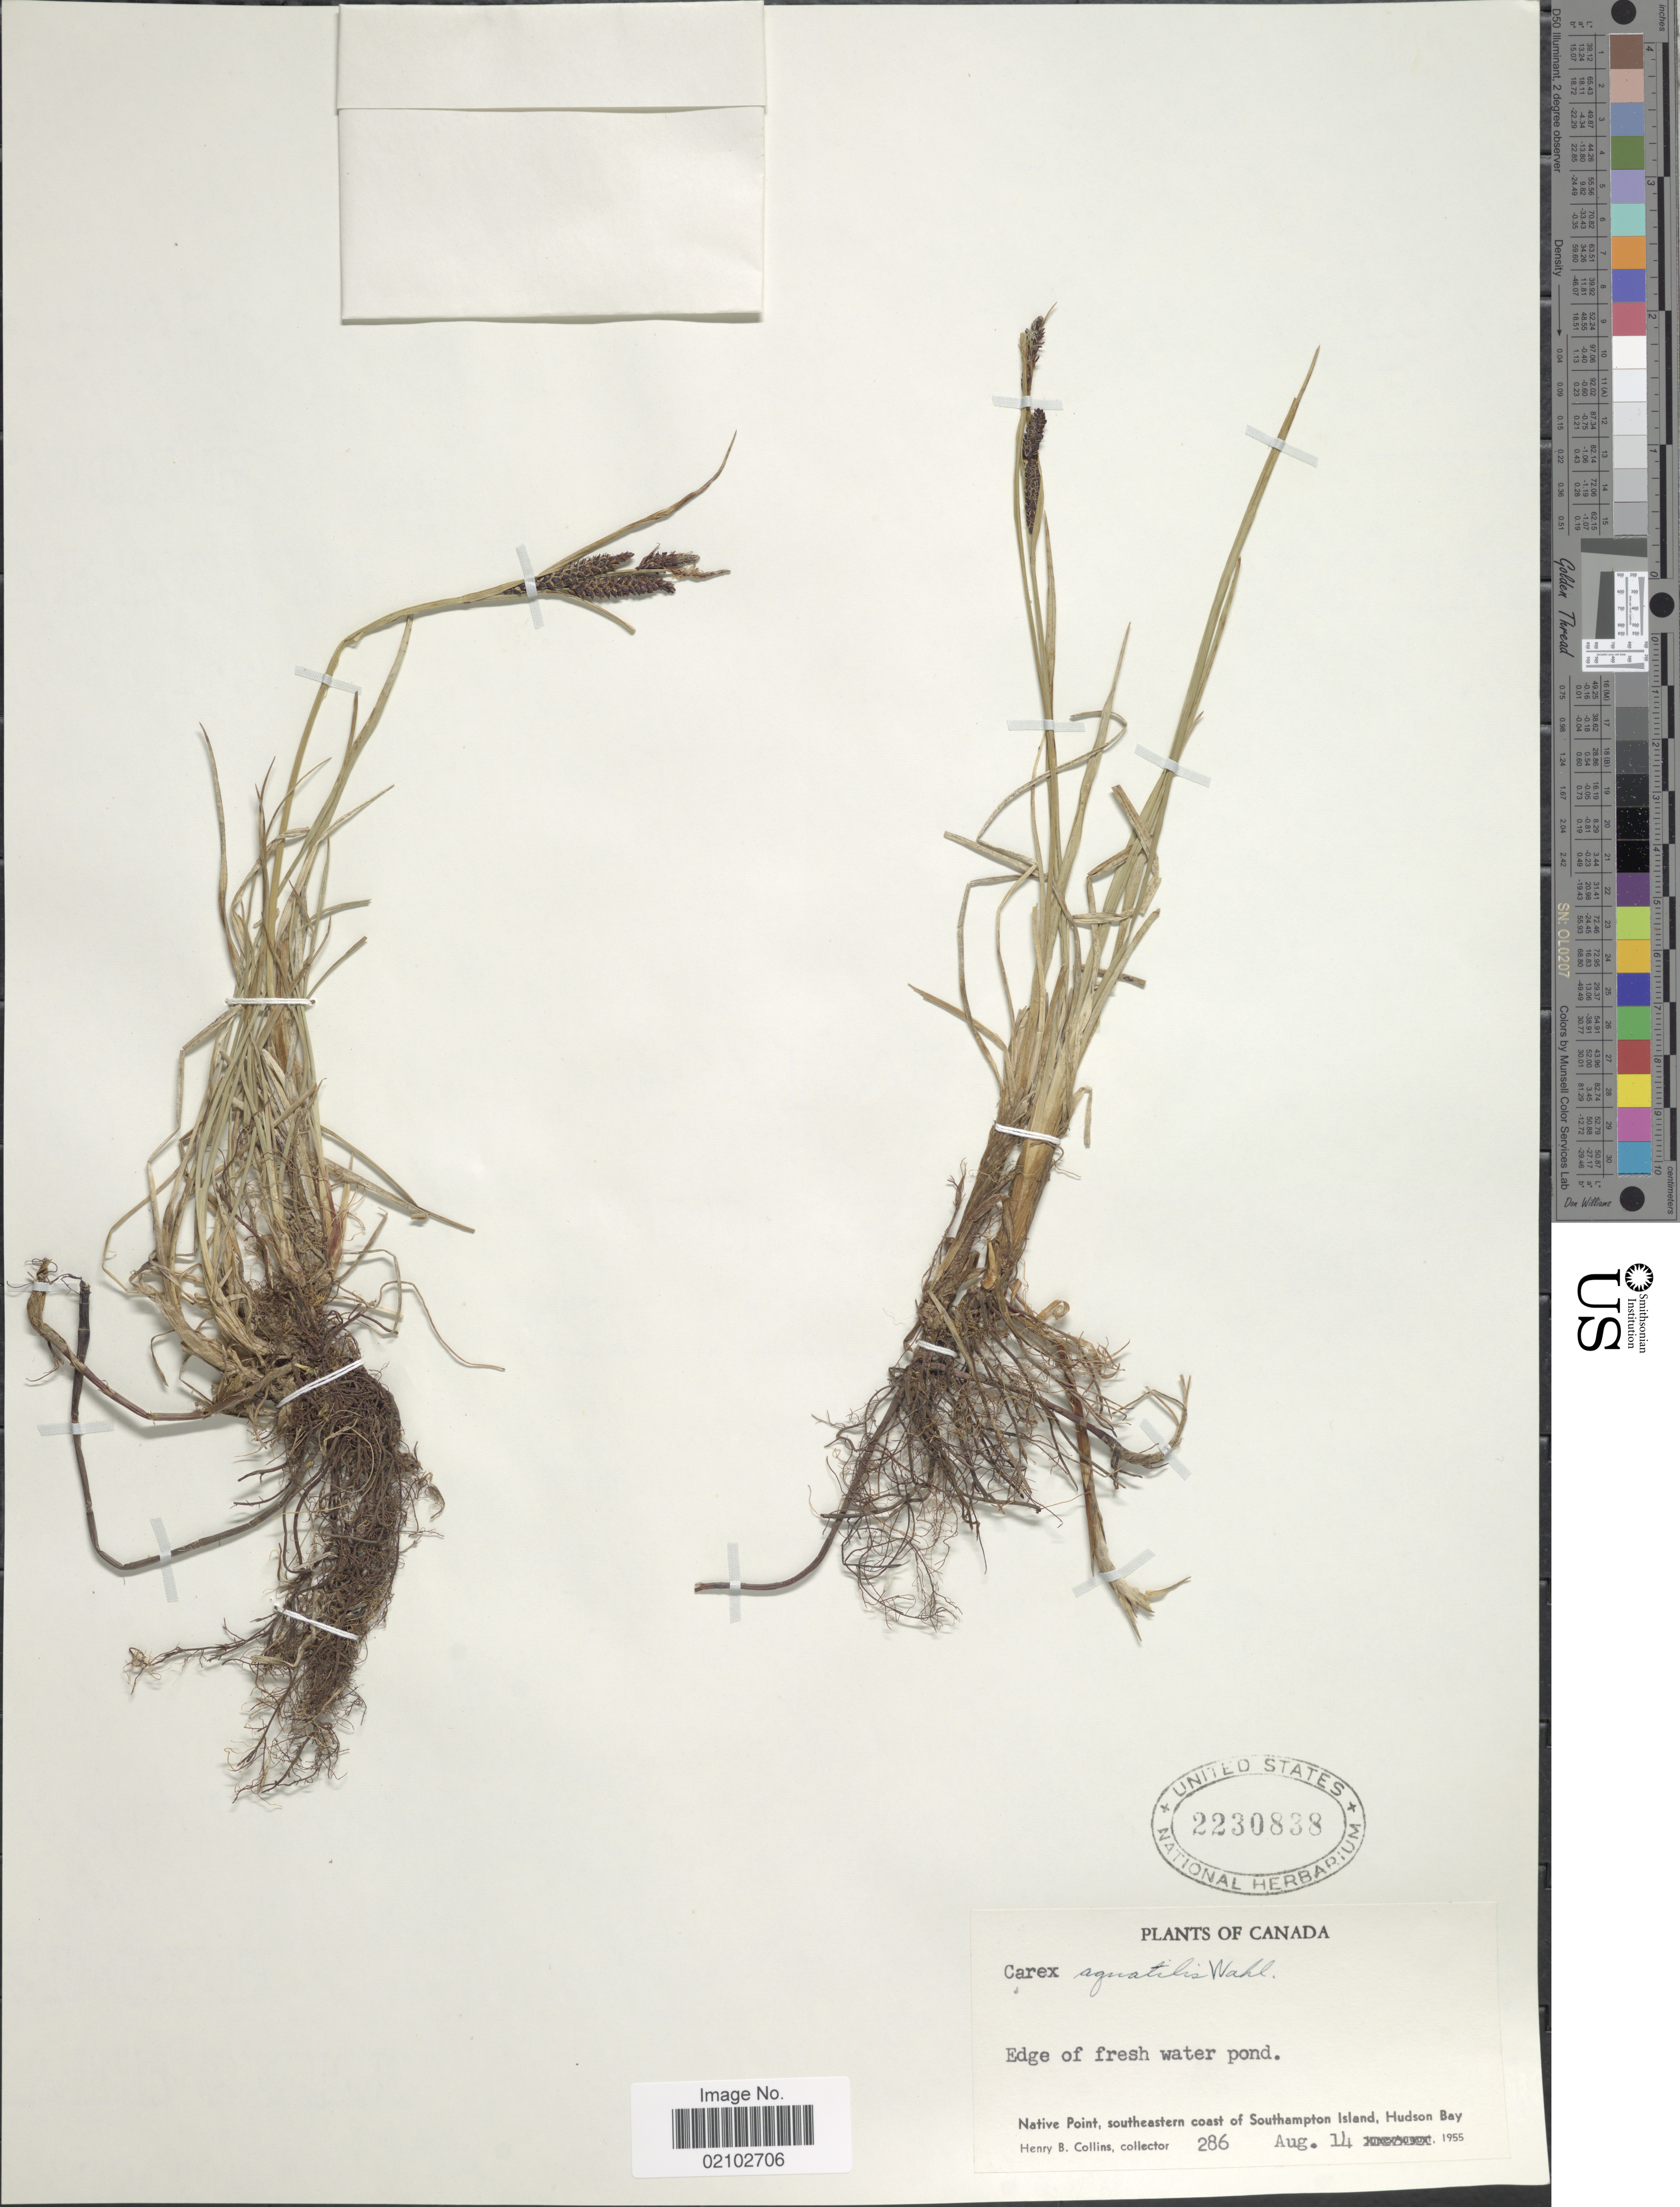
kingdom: Plantae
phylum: Tracheophyta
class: Liliopsida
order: Poales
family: Cyperaceae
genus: Carex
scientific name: Carex aquatilis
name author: Wahlenb.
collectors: H. Collins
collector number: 286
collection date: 1955-08-14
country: Canada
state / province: Nunavut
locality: Edge of fresh water pond, Native Point, southeastern coast of Southampton Island, Hudson Bay.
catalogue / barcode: US 2230838